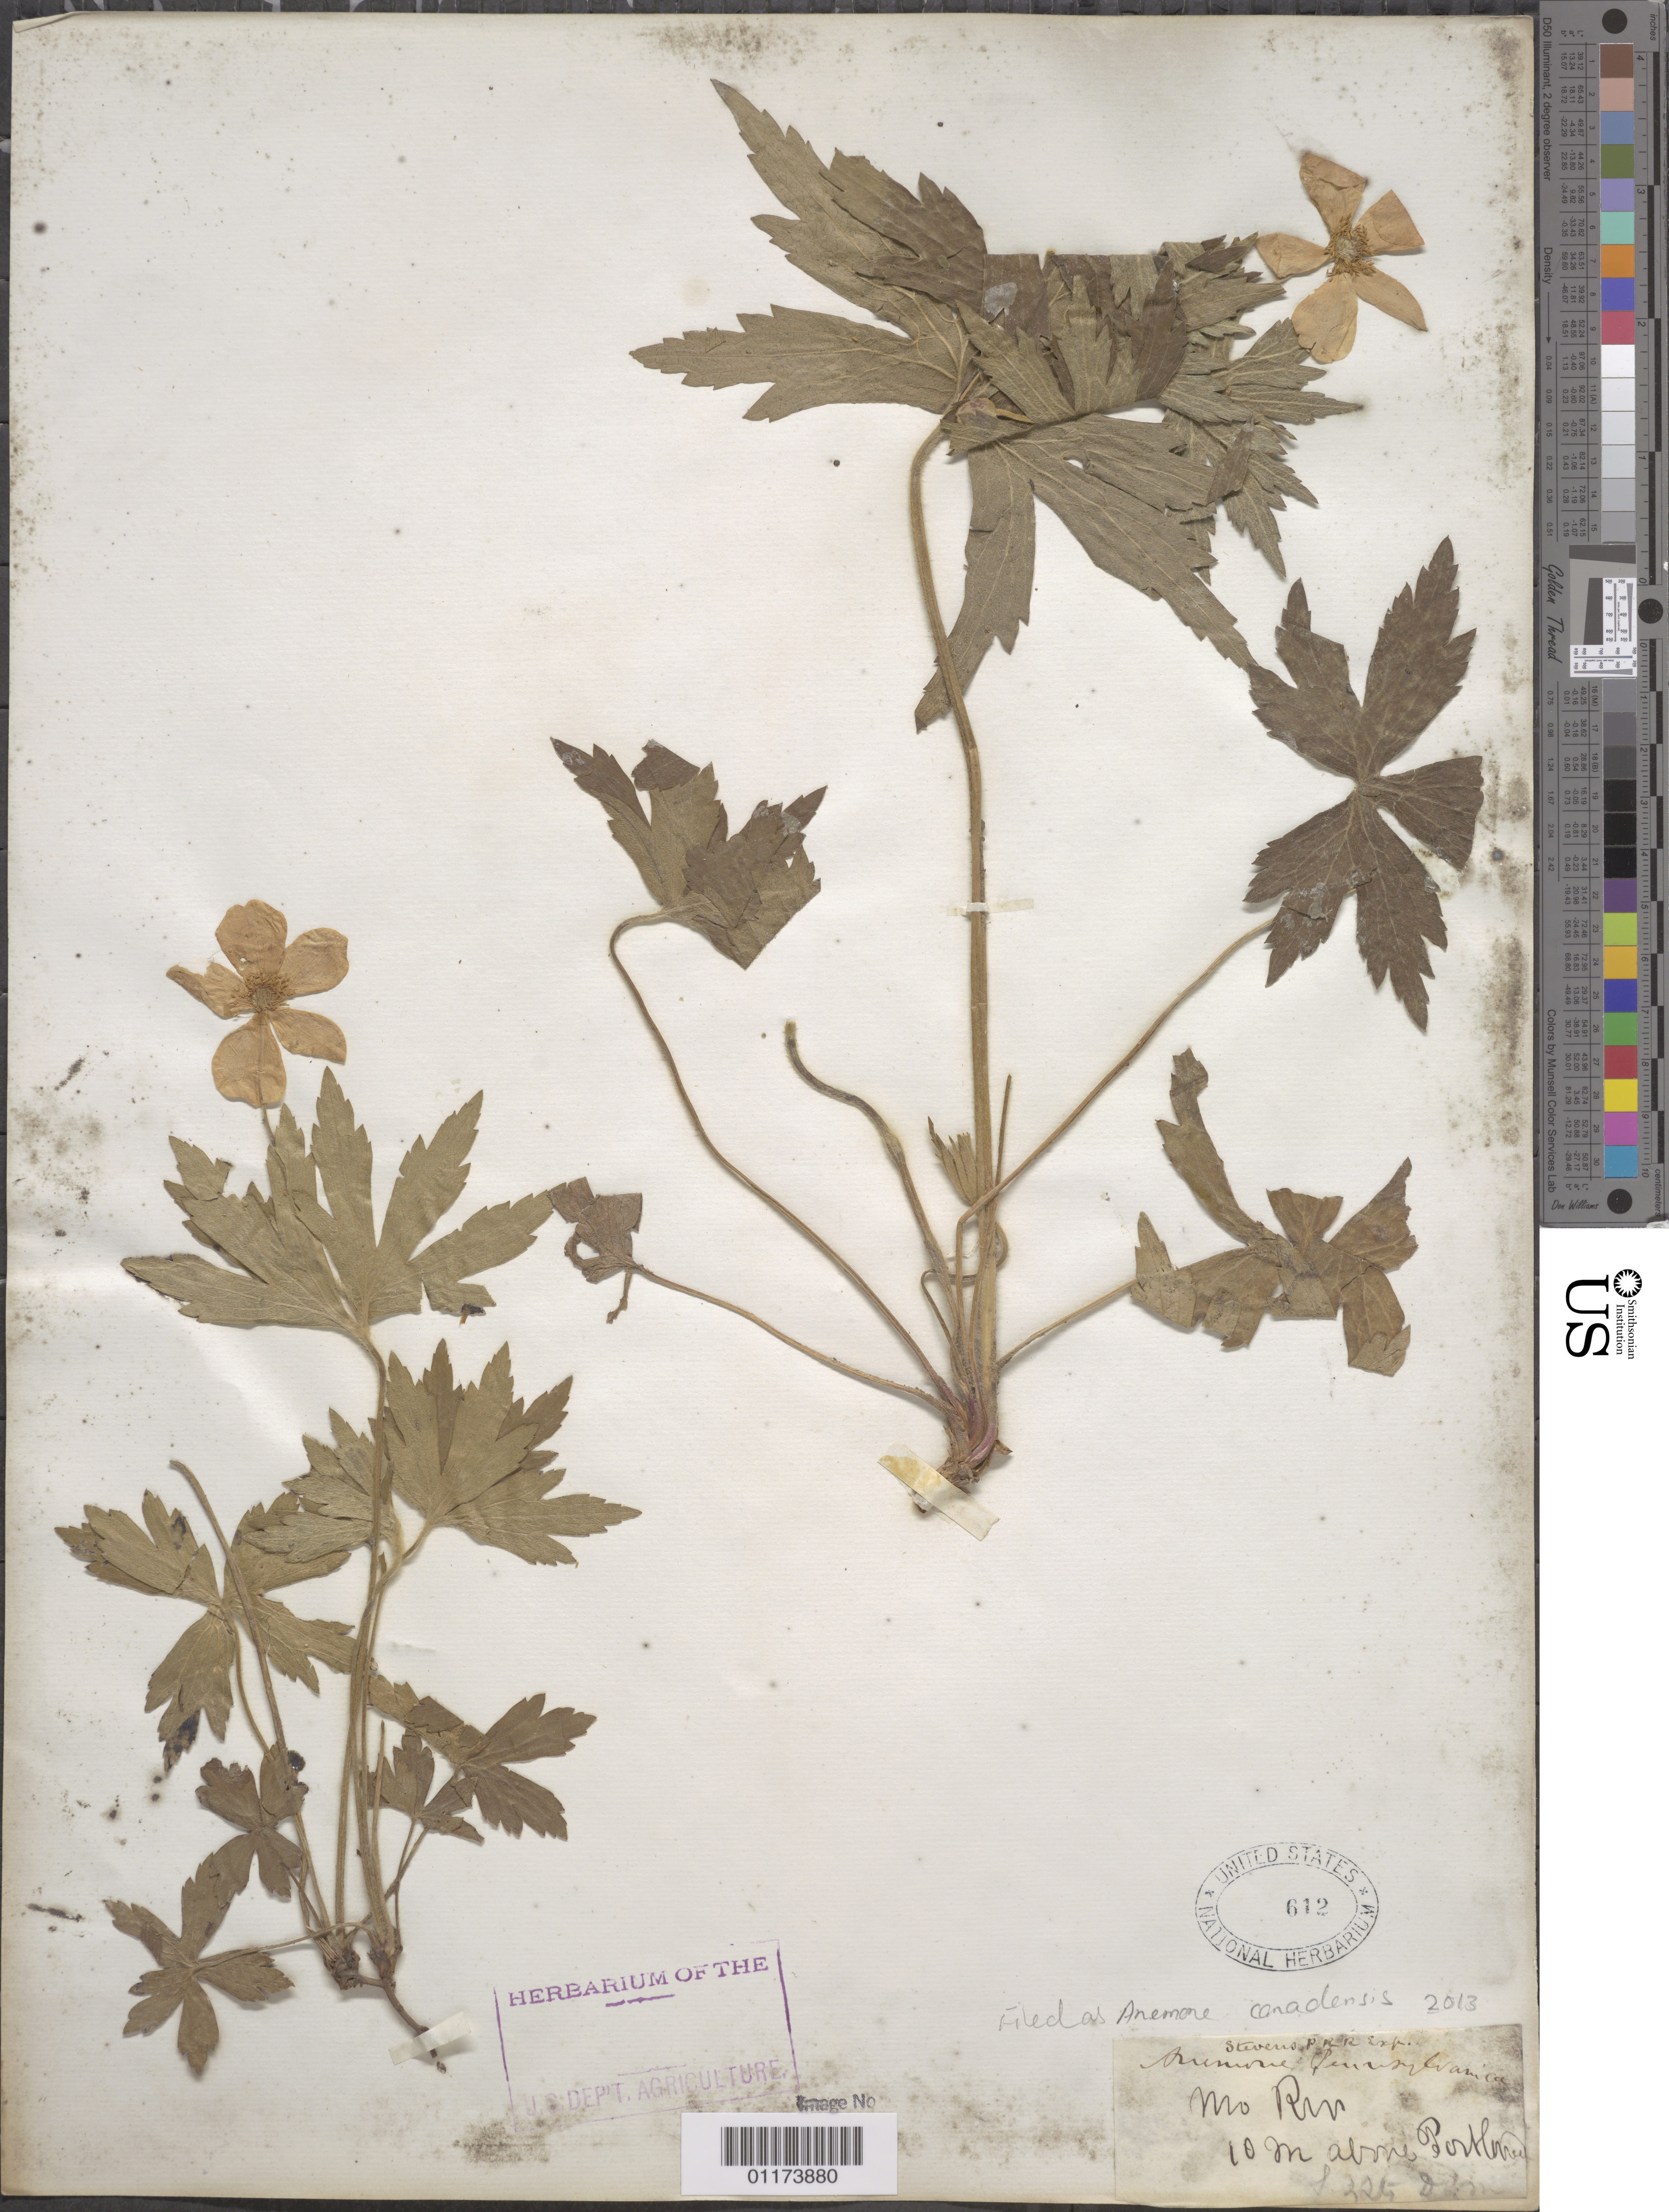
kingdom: Plantae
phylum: Tracheophyta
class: Magnoliopsida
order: Ranunculales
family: Ranunculaceae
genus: Anemone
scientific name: Anemone canadensis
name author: L.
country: Canada / United States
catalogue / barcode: US 612